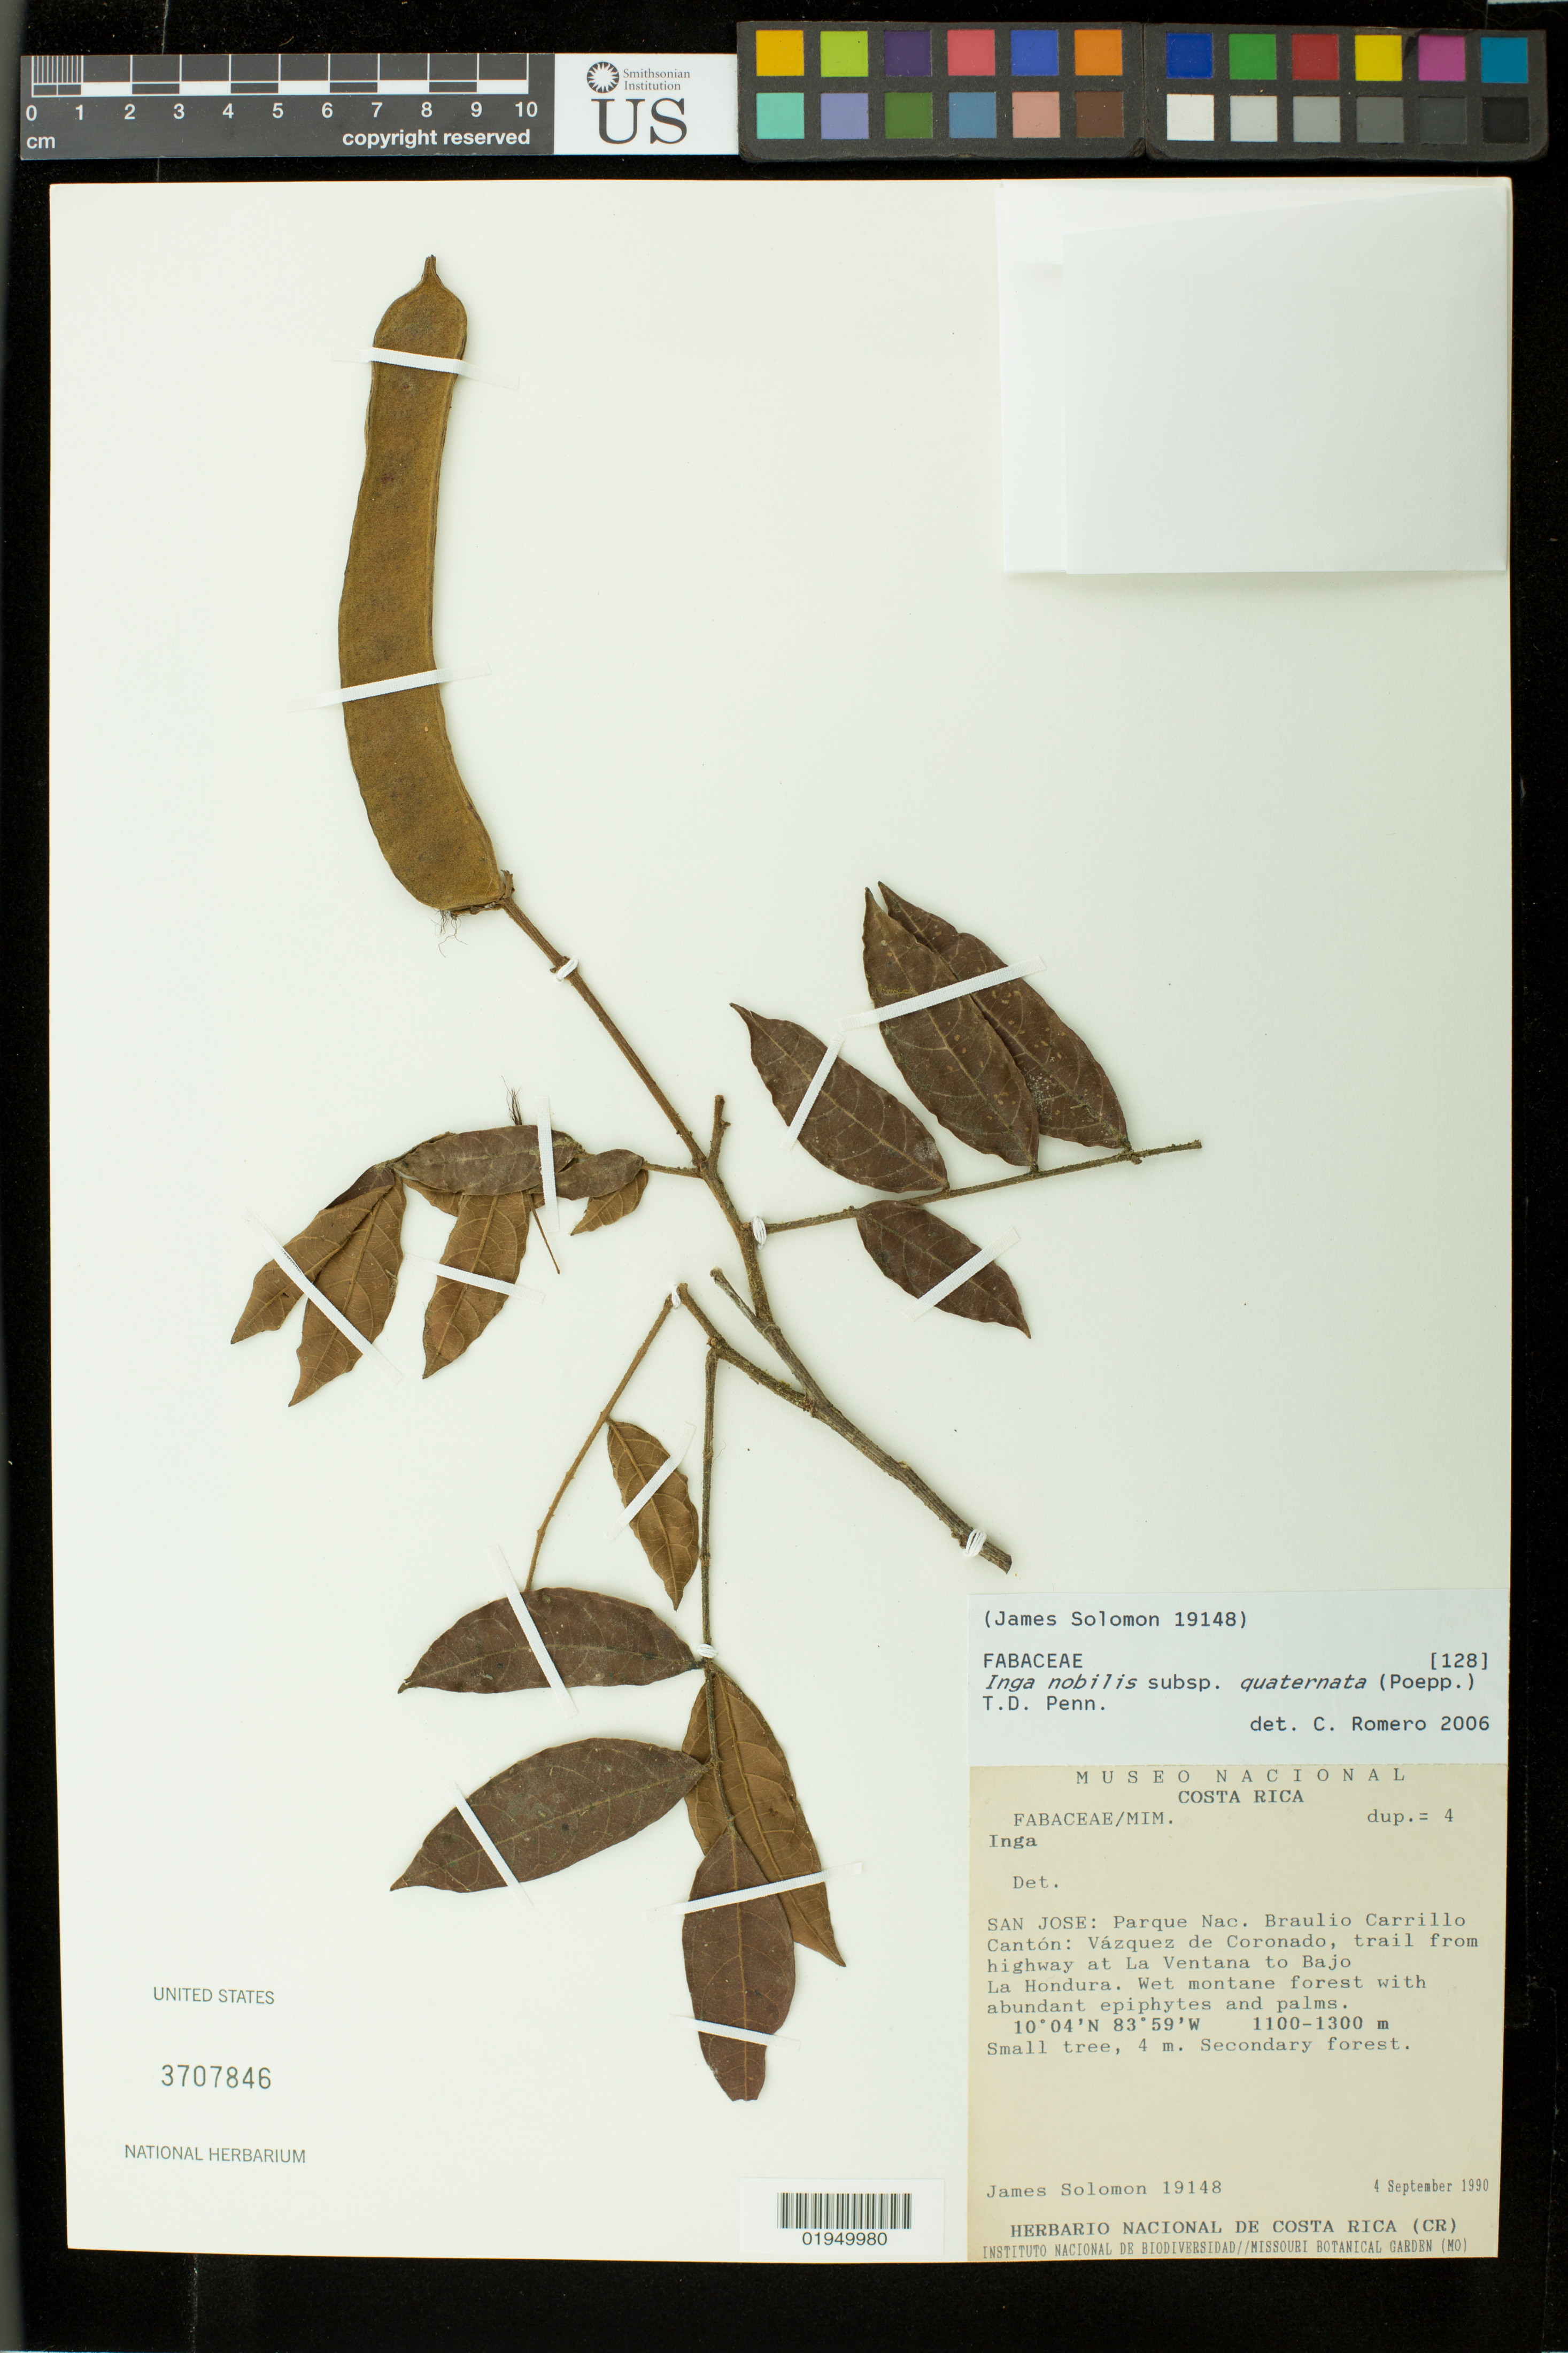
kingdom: Plantae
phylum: Tracheophyta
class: Magnoliopsida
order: Fabales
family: Fabaceae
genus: Inga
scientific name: Inga nobilis subsp. quaternata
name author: (Poepp. & Endl.) T.D. Penn.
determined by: Romero de T., C.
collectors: J. Solomon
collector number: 19148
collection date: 1990-09-04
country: Costa Rica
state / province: San José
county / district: Vázquez De Coronado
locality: Parque Nac. Braulio Carrillo Canton: Vasquez de Coronado, trail from highway at La Ventana to Bajo La Hondura.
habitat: Wet montane forest with abundant epiphytes and palms. Secondary forest.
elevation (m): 1100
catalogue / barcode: US 3707846